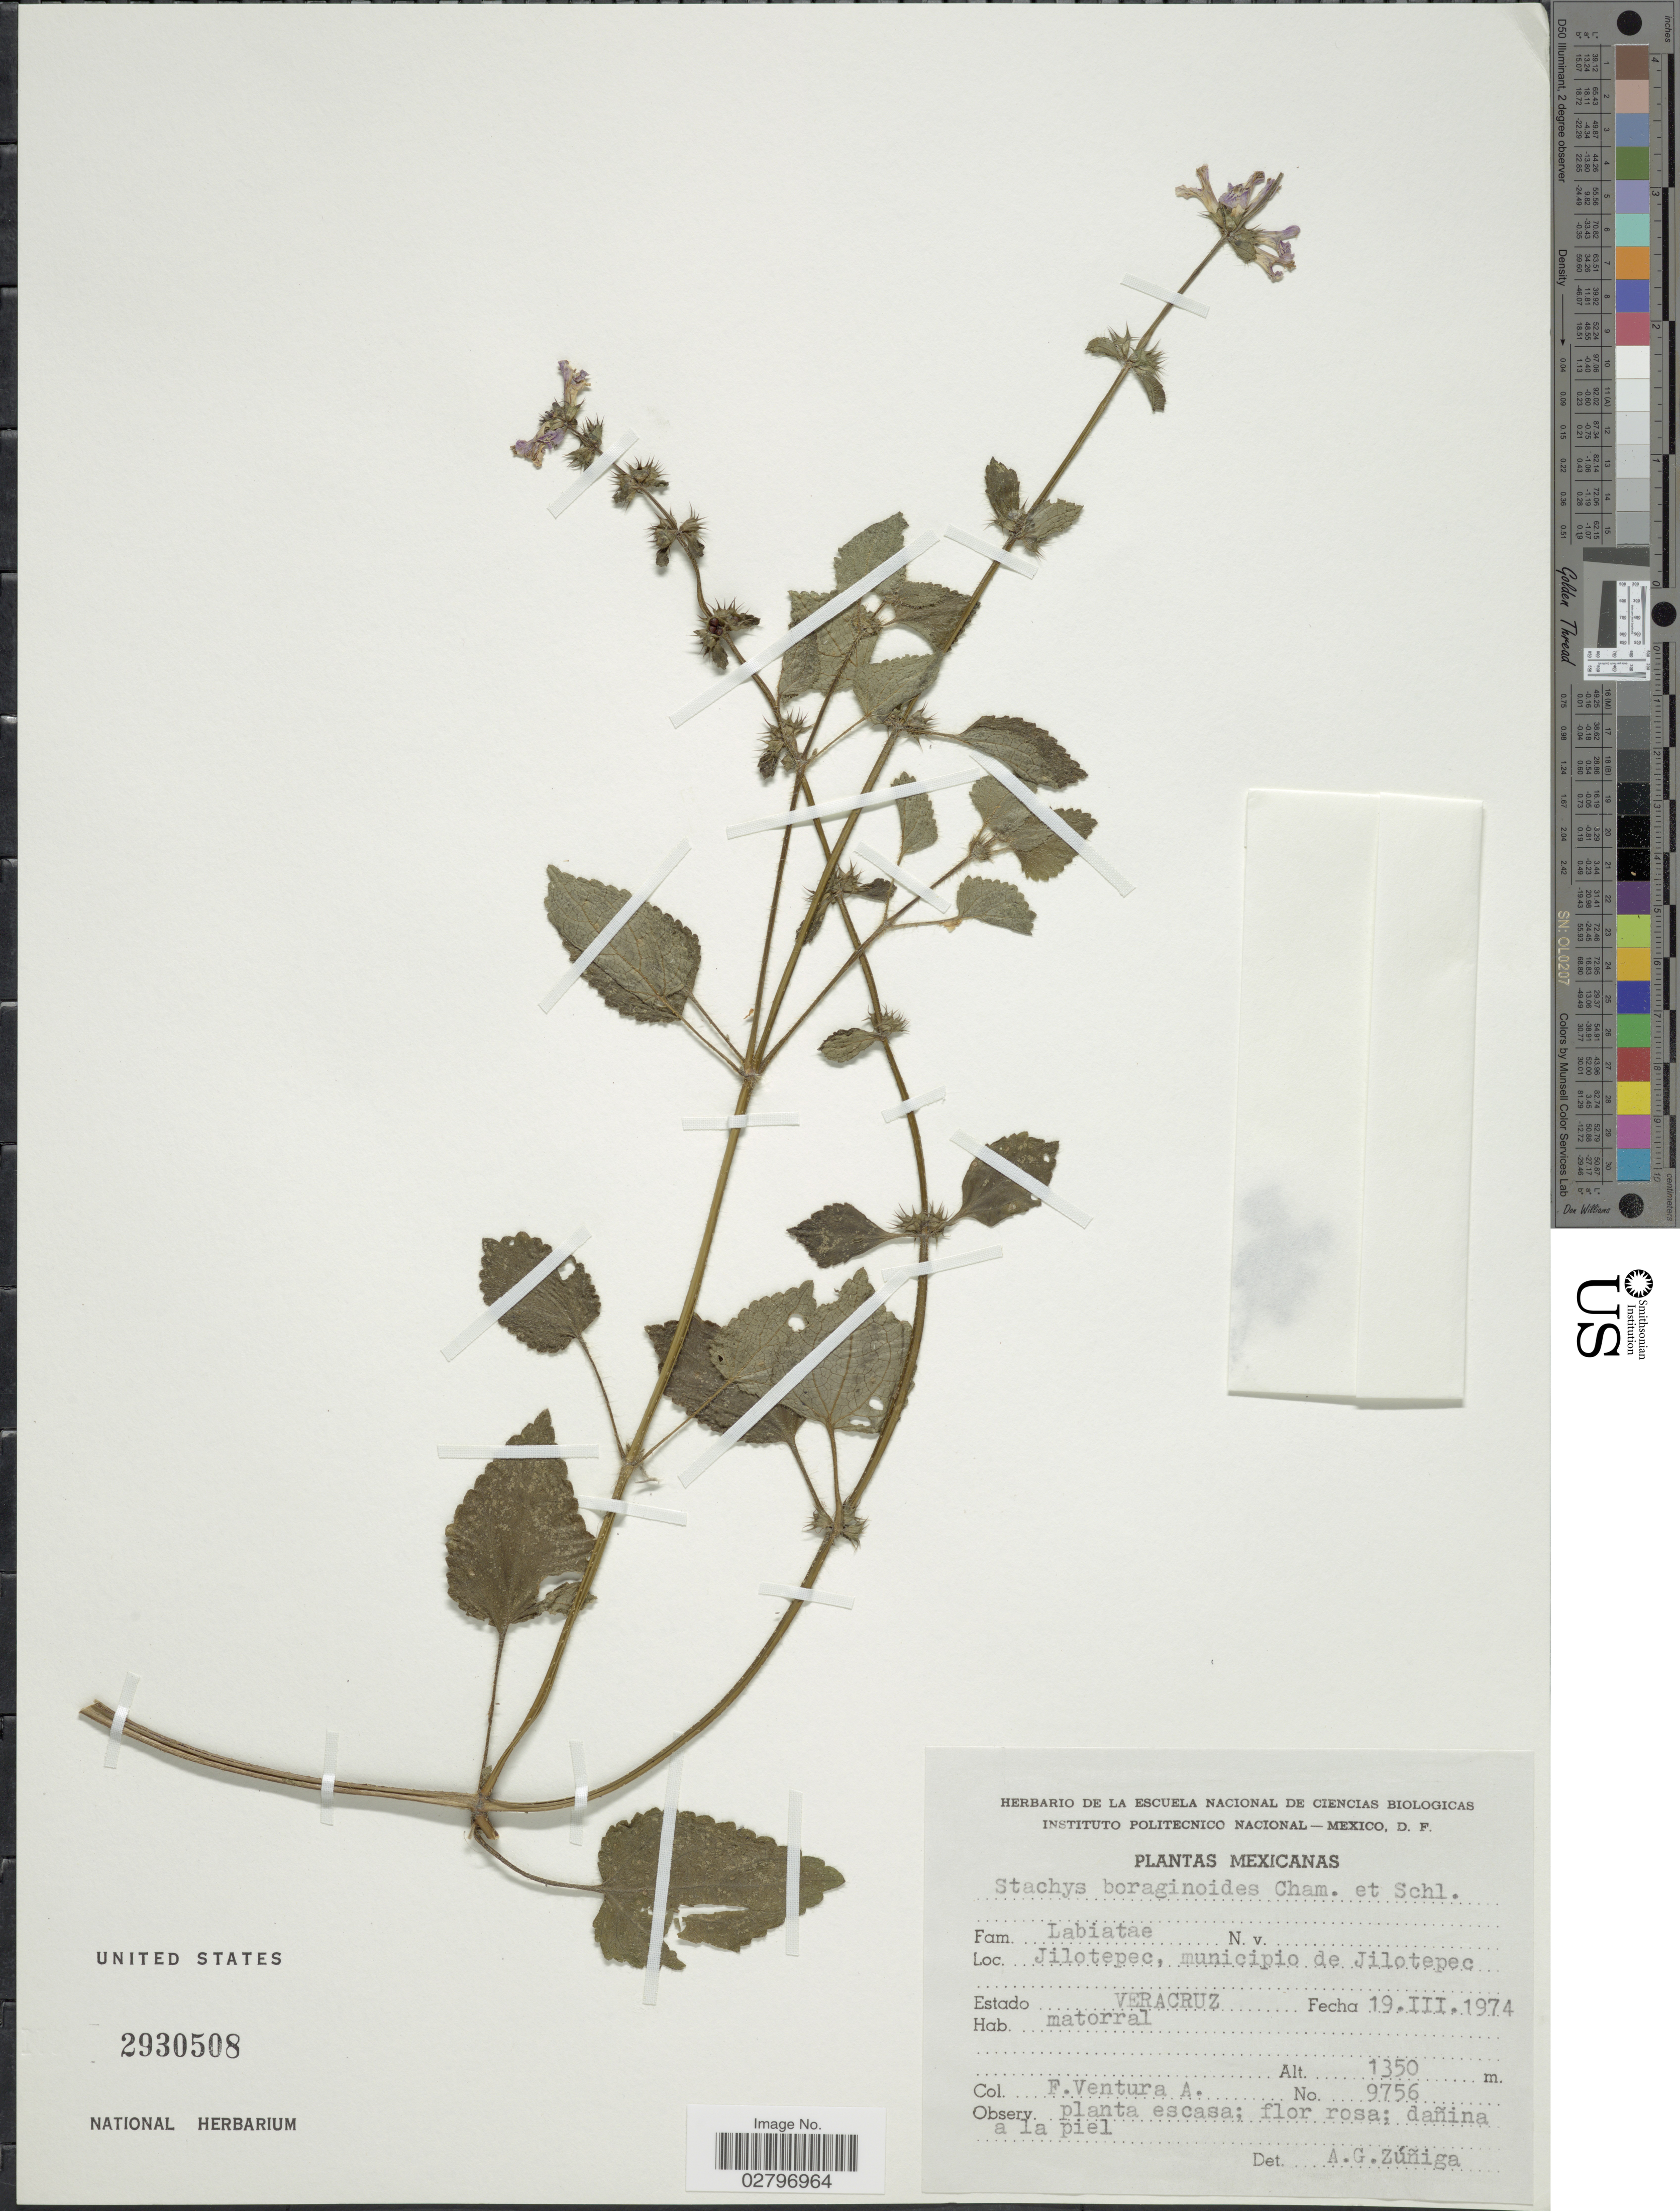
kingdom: Plantae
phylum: Tracheophyta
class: Magnoliopsida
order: Lamiales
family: Lamiaceae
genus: Stachys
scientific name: Stachys boraginoides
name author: Schltdl. & Cham.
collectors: F. Ventura A.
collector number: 9756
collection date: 1974-03-19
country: Mexico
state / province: Veracruz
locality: Jilotepec, municipio de Jilotepec, Estado Veracruz.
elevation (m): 1350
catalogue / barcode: US 2930508